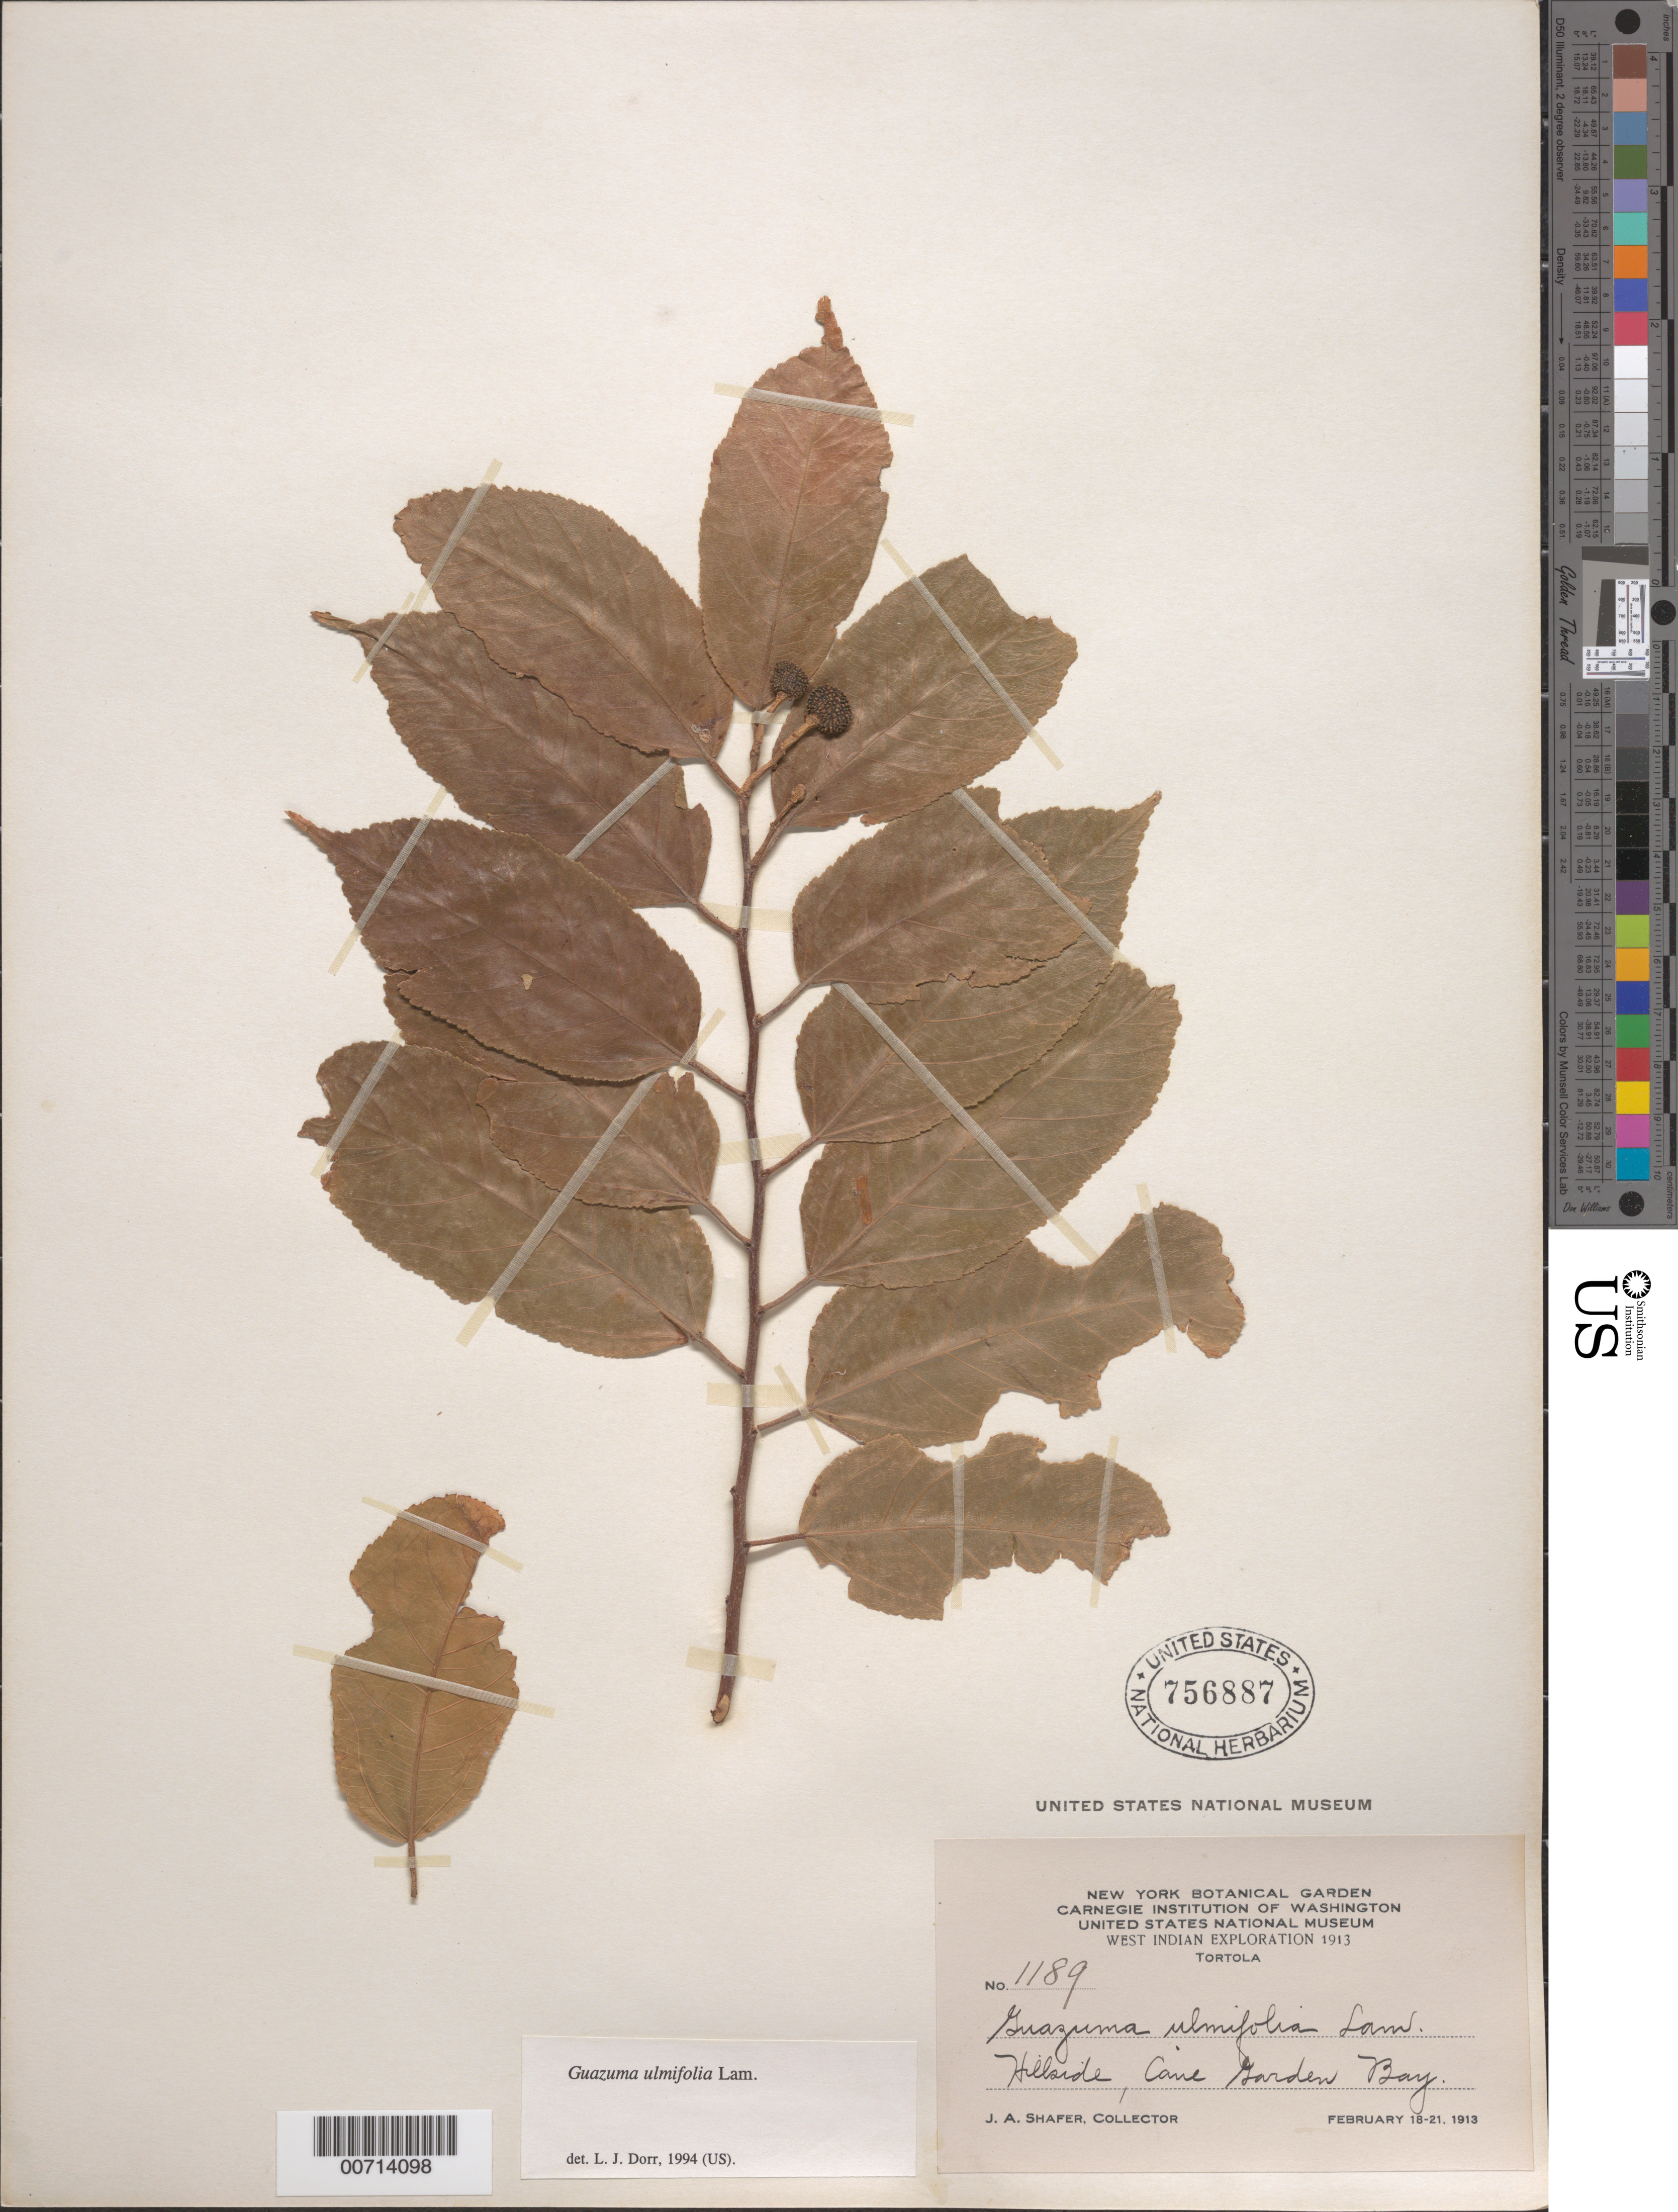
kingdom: Plantae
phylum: Tracheophyta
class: Magnoliopsida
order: Malvales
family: Malvaceae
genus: Guazuma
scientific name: Guazuma ulmifolia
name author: Lam.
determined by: Dorr, L. J., (BOT), Smithsonian Institution - National Museum of Natural History (UNITED STATES)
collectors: J. A. Shafer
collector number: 1189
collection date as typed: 18 Feb 1913 to 21 Feb 1913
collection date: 1913-02-18/1913-02-21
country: British Virgin Islands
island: Tortola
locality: Cane Garden Bay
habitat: Hillside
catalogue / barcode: US 756887